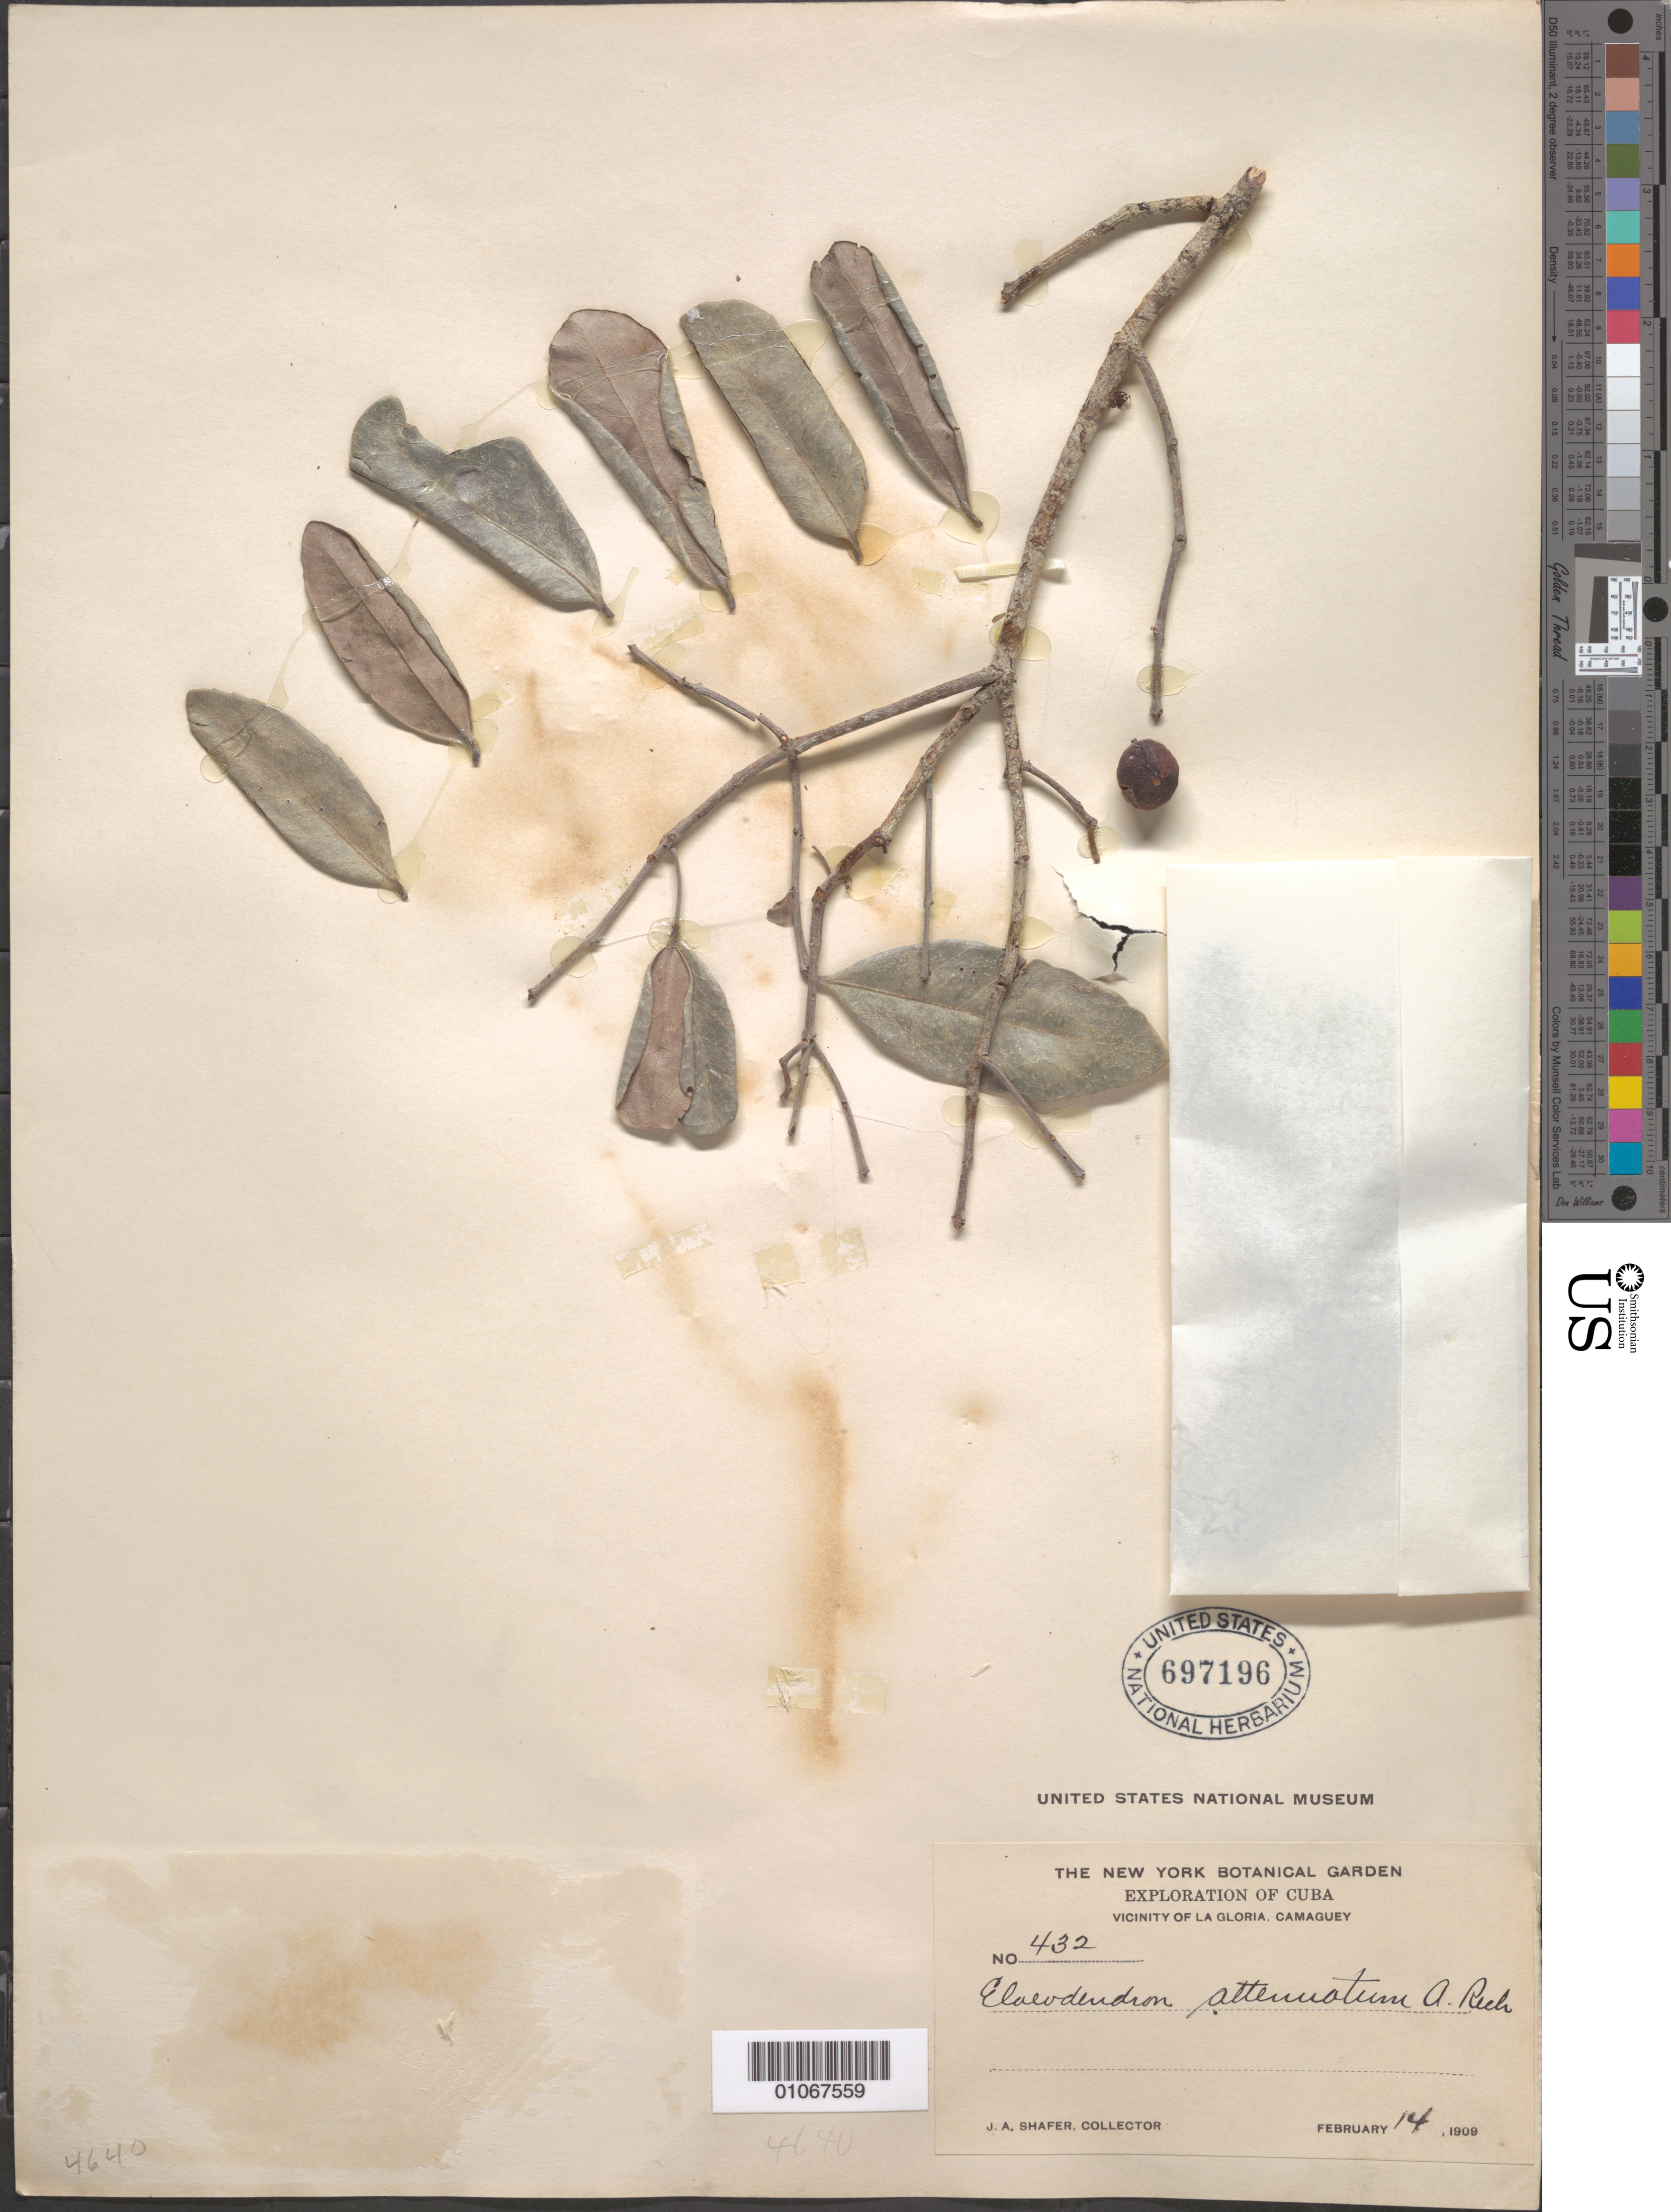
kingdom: Plantae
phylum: Tracheophyta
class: Magnoliopsida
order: Celastrales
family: Celastraceae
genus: Elaeodendron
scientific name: Elaeodendron attenuatum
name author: A. Rich.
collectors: J. A. Shafer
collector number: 432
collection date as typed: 14 Feb 1909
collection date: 1909-02-14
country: Cuba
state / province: Camagüey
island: Cuba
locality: Vicinity of Gloria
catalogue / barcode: US 697196